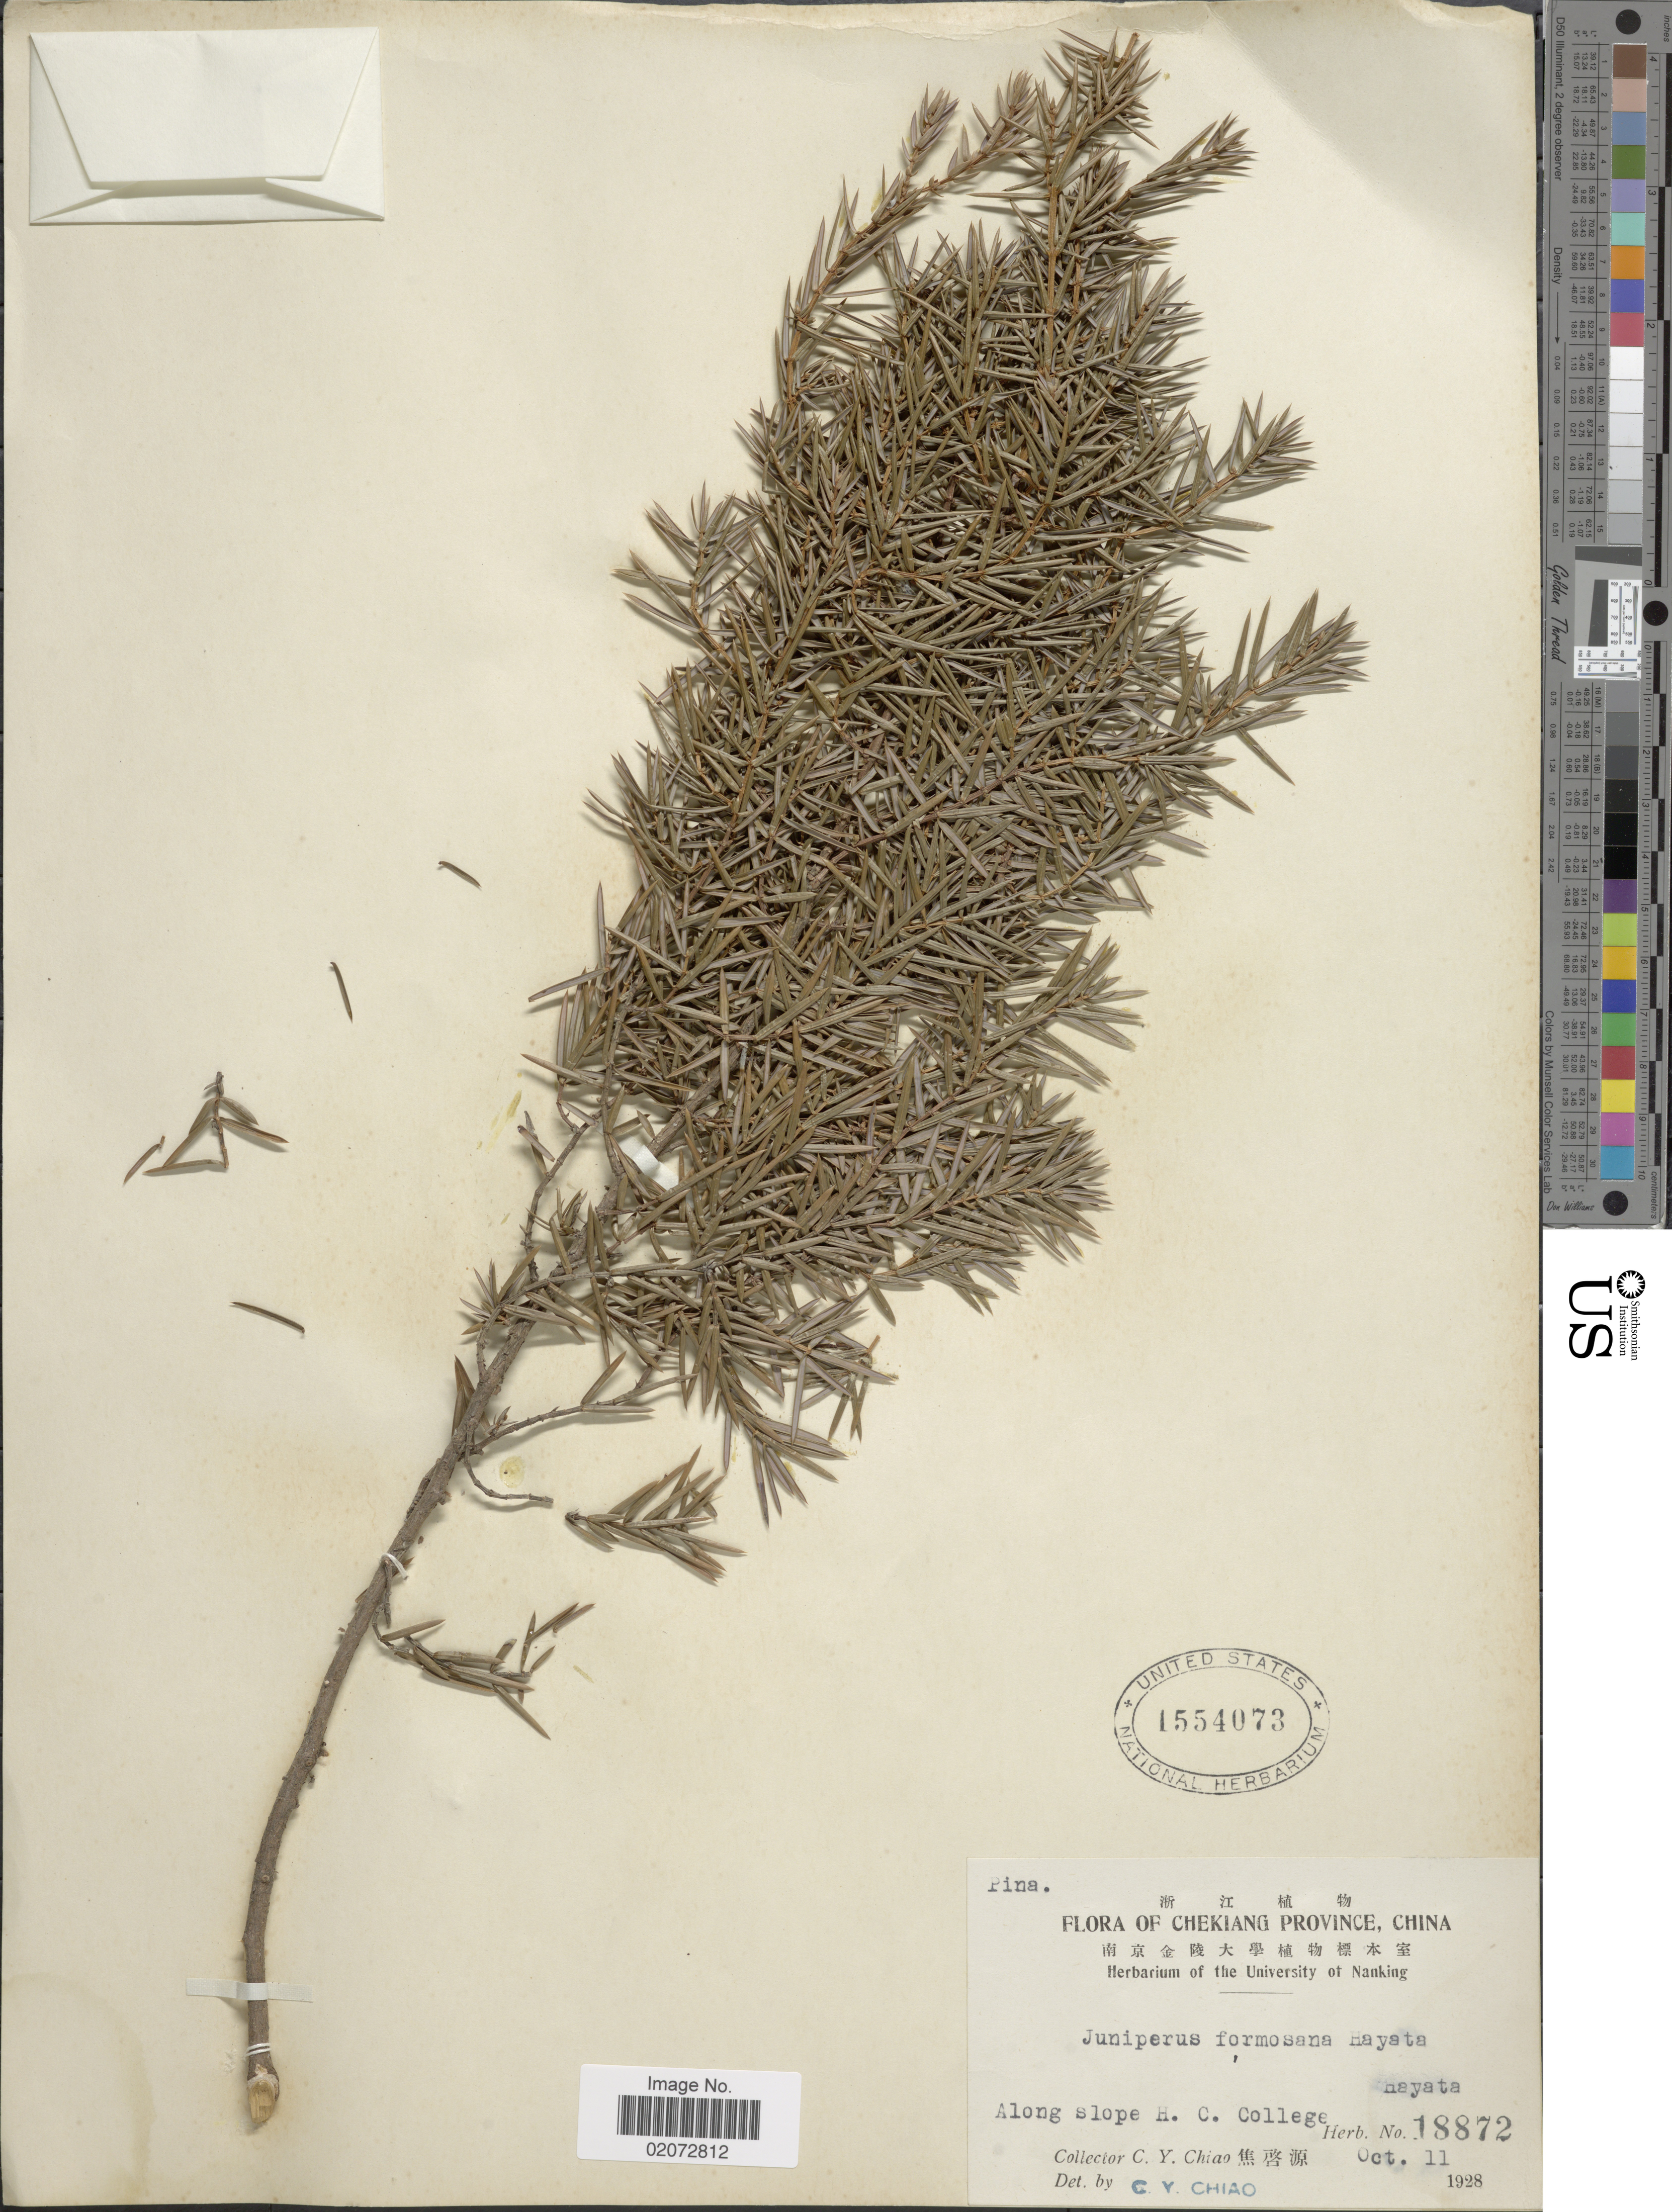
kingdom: Plantae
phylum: Tracheophyta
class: Pinopsida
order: Pinales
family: Cupressaceae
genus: Juniperus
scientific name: Juniperus formosana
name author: Hayata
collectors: C. Y. Chiao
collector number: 18872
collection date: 1928-10-11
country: China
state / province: Zhejiang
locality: Chekiang Province, Along slope H.C. College, Hayata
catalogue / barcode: US 1554073